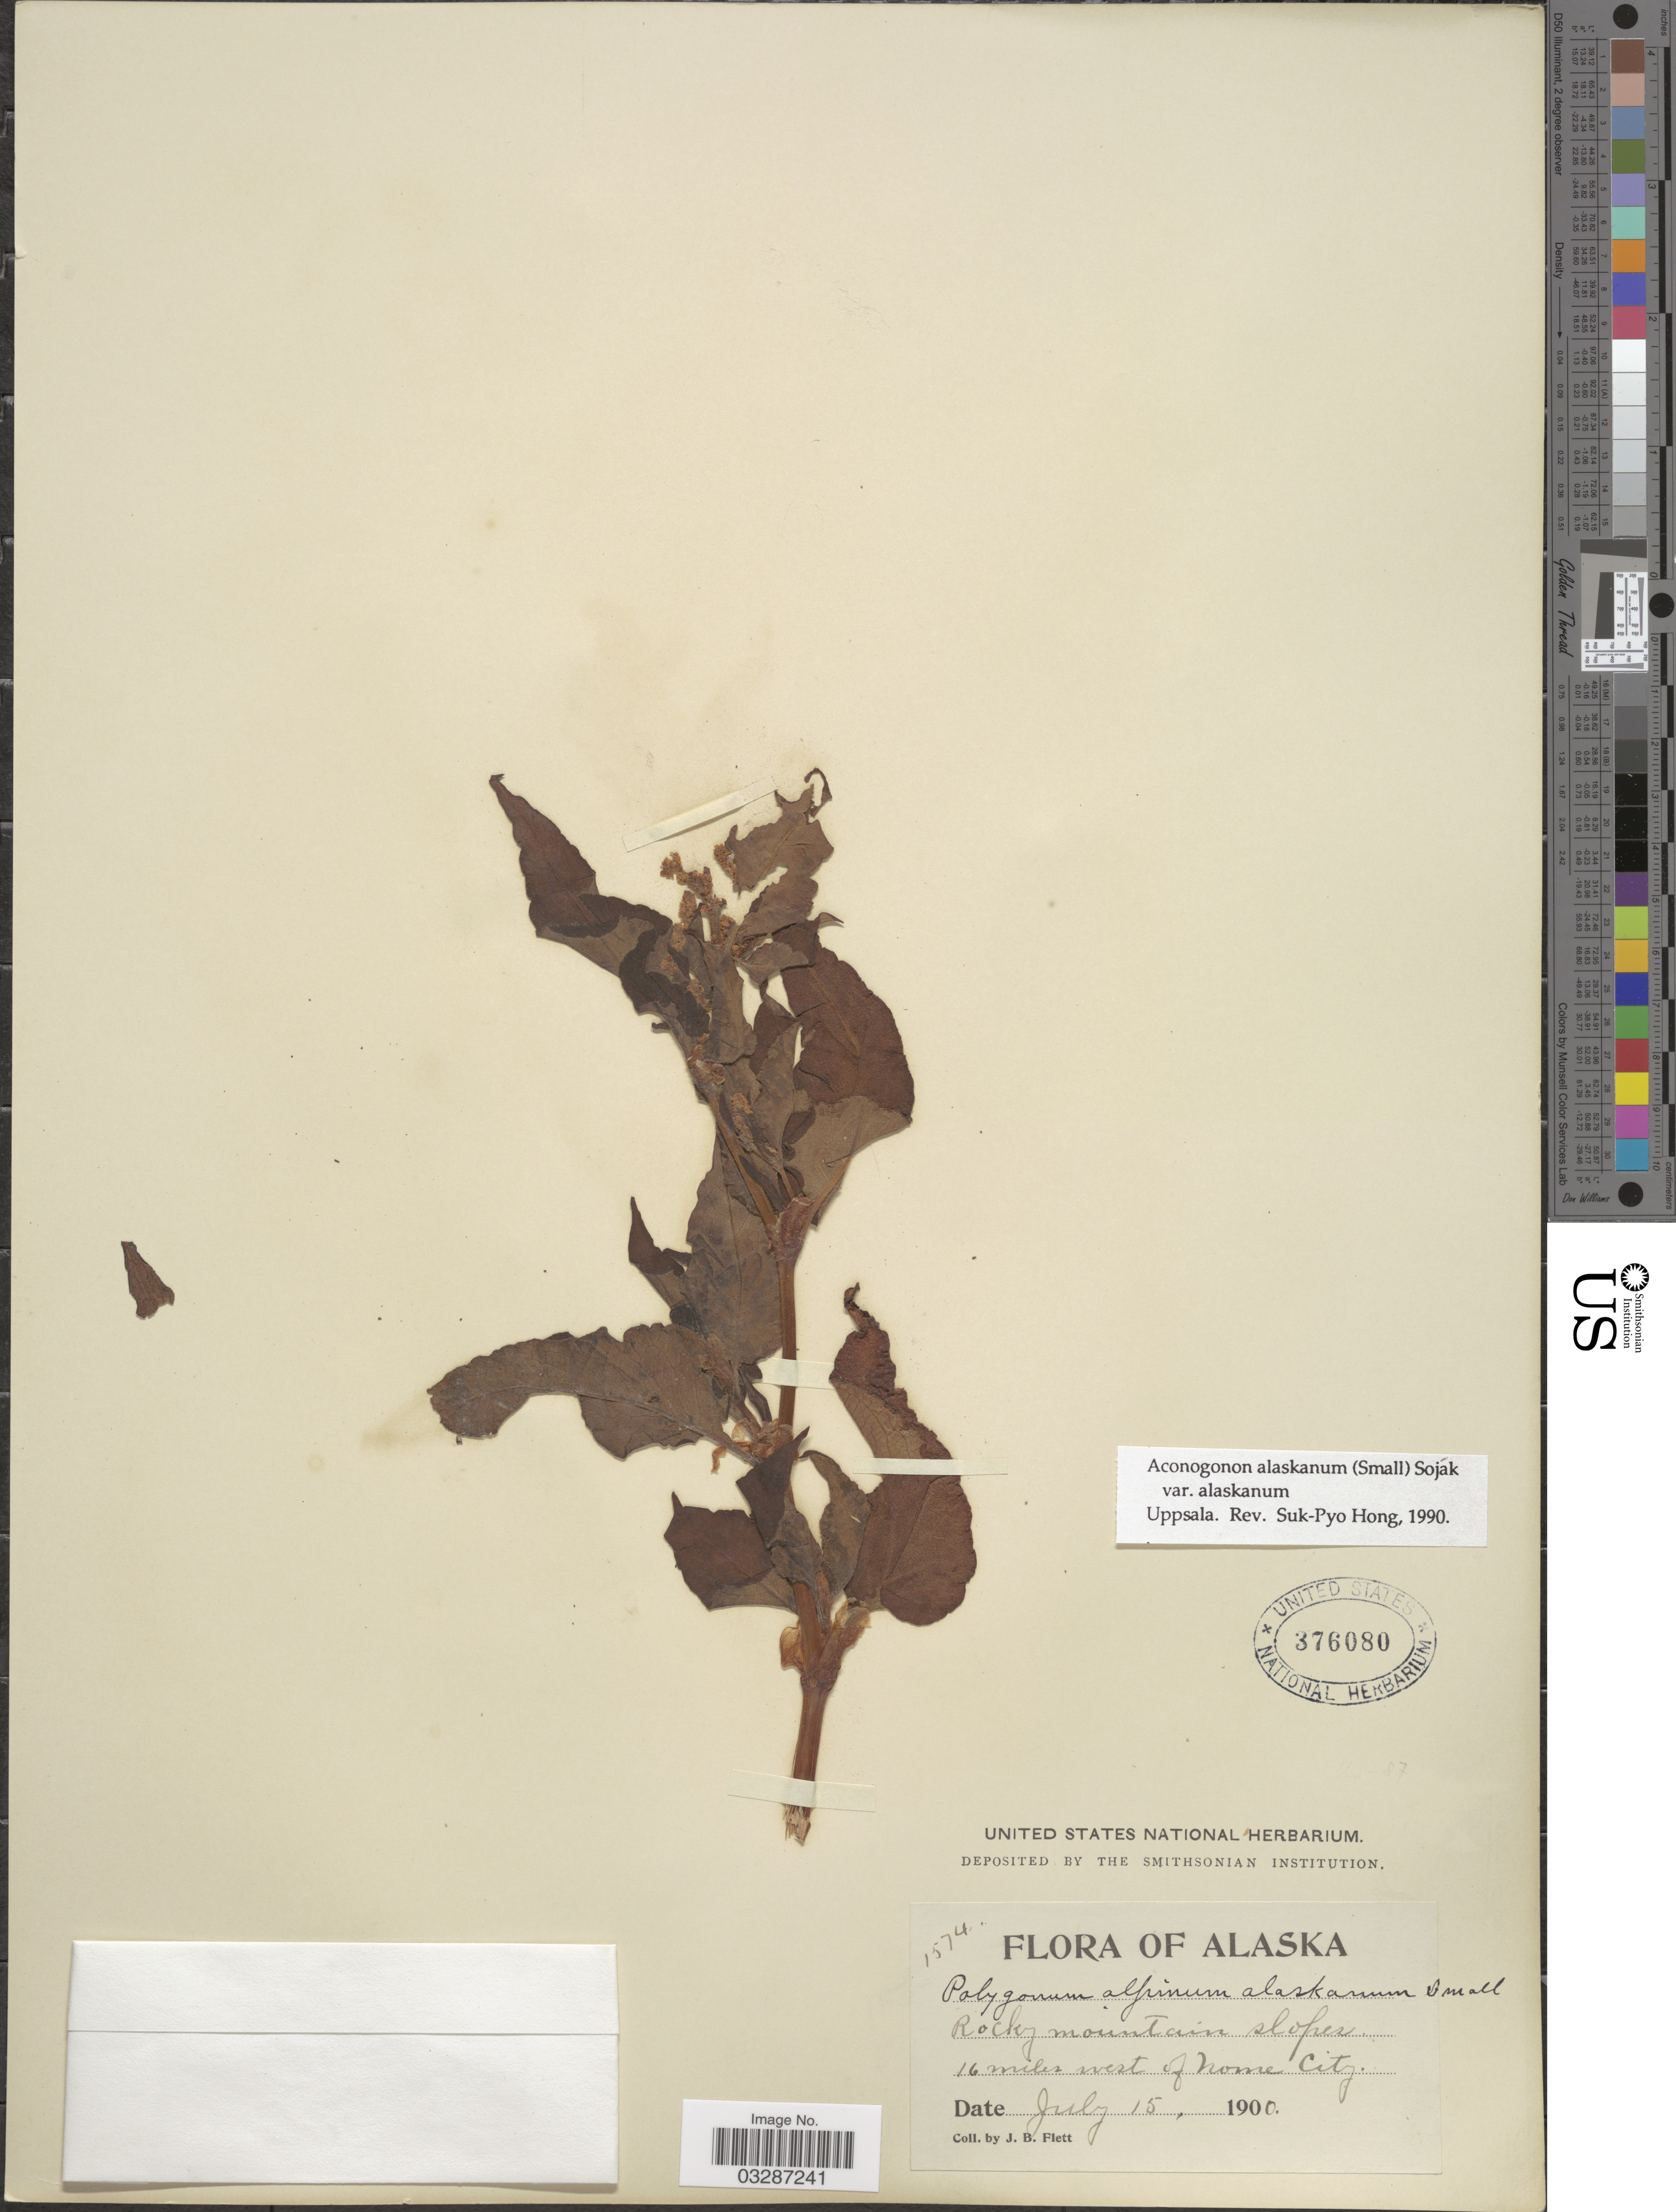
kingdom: Plantae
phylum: Tracheophyta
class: Magnoliopsida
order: Caryophyllales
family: Polygonaceae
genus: Koenigia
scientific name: Koenigia alaskana var. alaskana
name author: (Small) T.M. Schust. & Reveal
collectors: J. Flett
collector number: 1574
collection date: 1900-07-15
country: United States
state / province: Alaska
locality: Rocky mountain slopes. 16 miles west of Nome City.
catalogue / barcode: US 376080